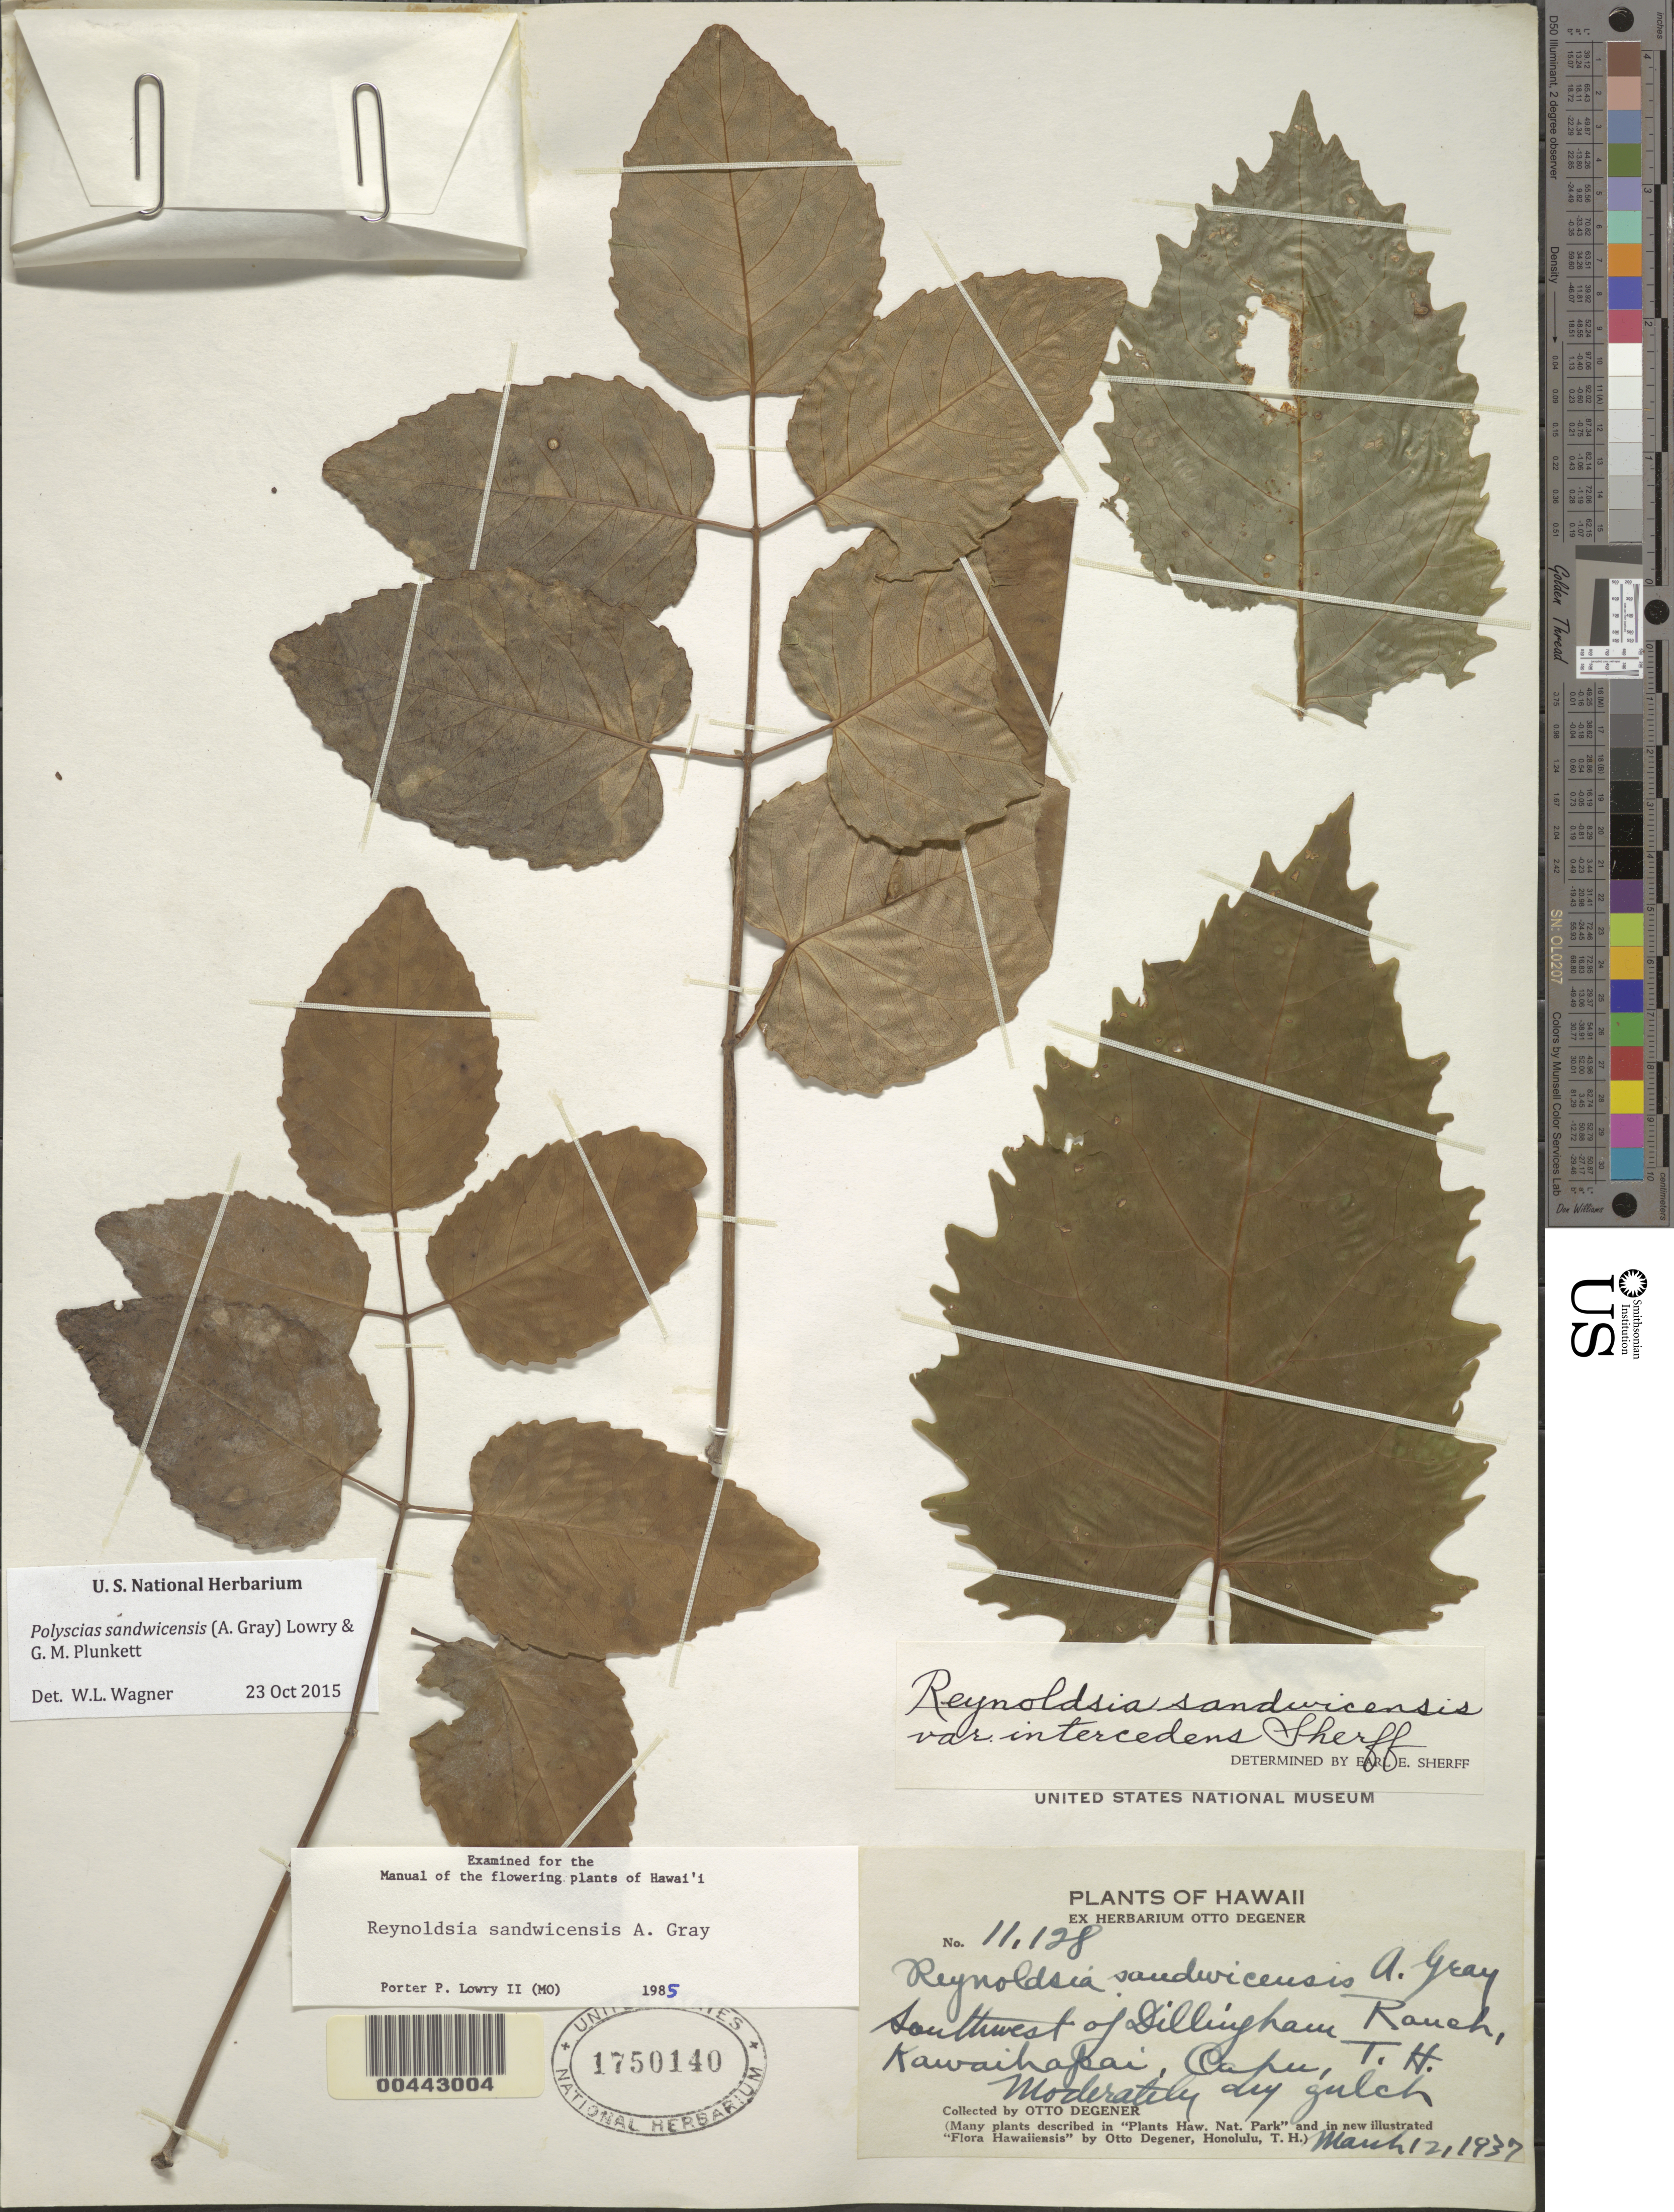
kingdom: Plantae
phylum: Tracheophyta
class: Magnoliopsida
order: Apiales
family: Araliaceae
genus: Polyscias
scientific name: Polyscias sandwicensis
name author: (A. Gray) Lowry & G. M. Plunkett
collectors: O. Degener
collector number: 11128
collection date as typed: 12 Mar 1937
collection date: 1937-03-12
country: United States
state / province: Hawaii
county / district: Honolulu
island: Oahu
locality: Southwest of Dillingham Ranch, Kawaihapai.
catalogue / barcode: US 1750140